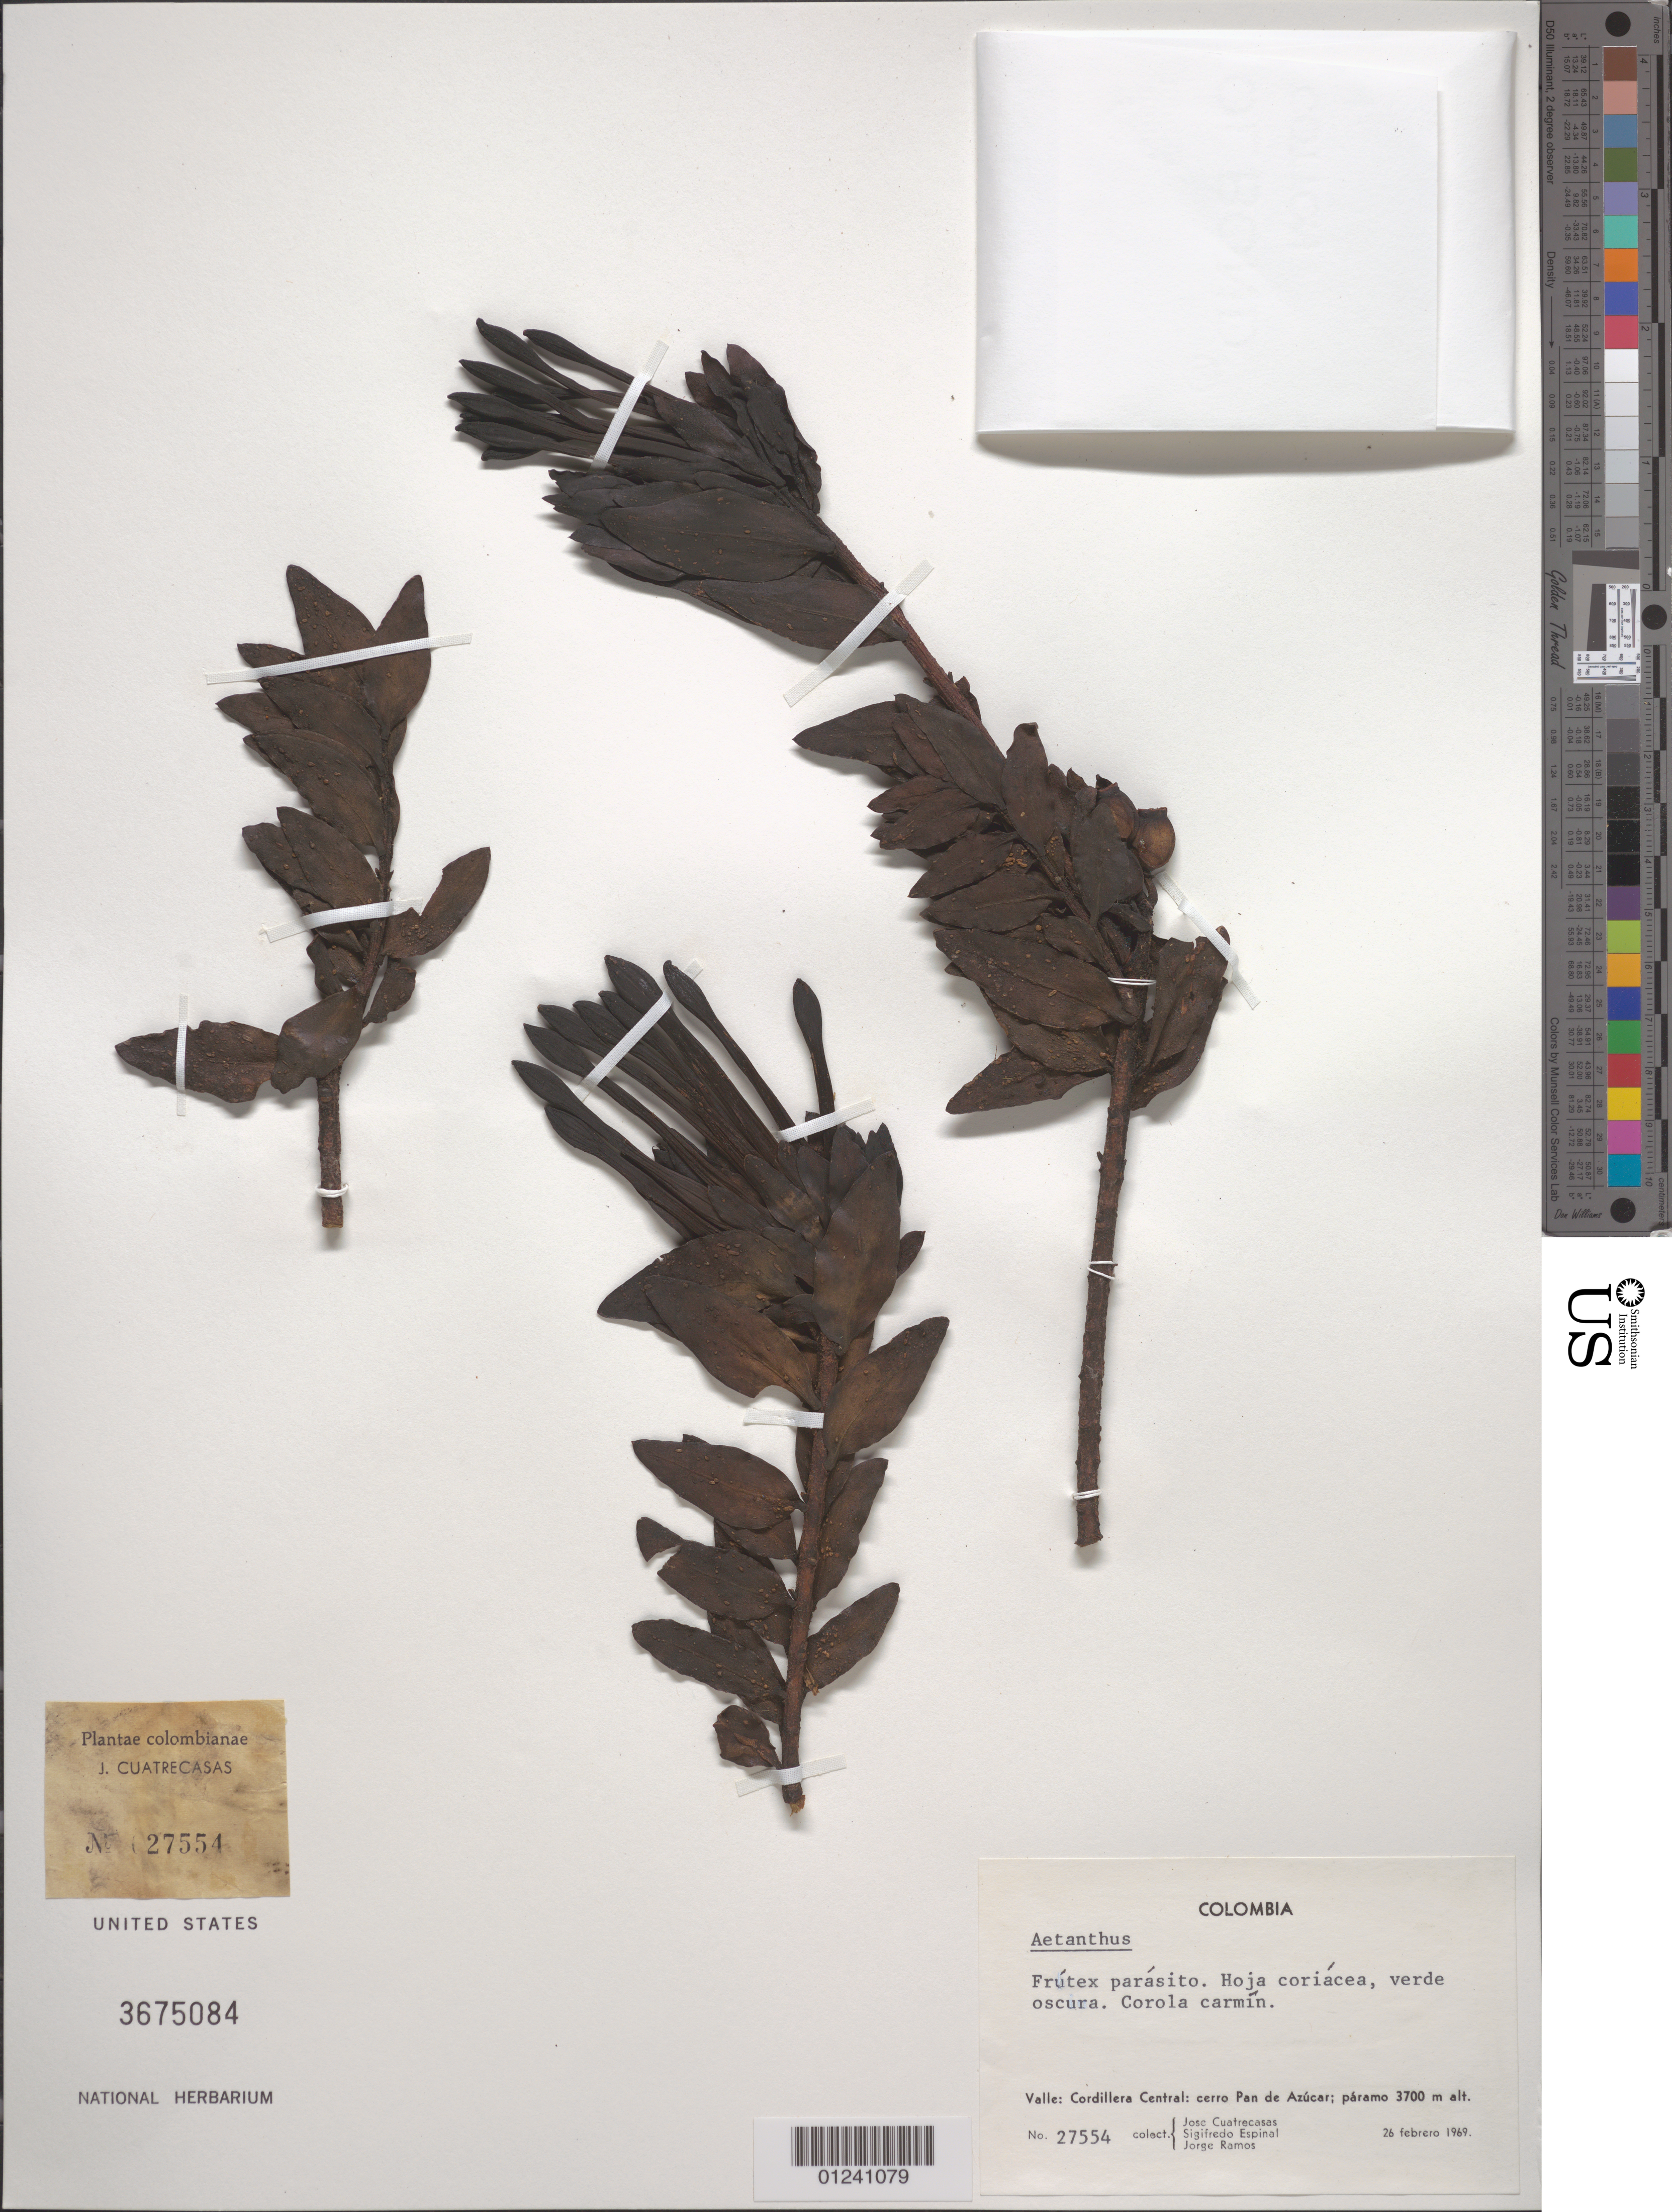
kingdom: Plantae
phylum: Tracheophyta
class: Magnoliopsida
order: Santalales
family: Loranthaceae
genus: Aetanthus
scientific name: Aetanthus sp.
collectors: J. Cuatrecasas, L. S. Espinal & J. E. Ramos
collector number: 27554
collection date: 1969-02-26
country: Colombia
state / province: Valle del Cauca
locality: Cordillera Central: cerro Pan de Azúcar.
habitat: paramo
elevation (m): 3600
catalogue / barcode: US 3675084